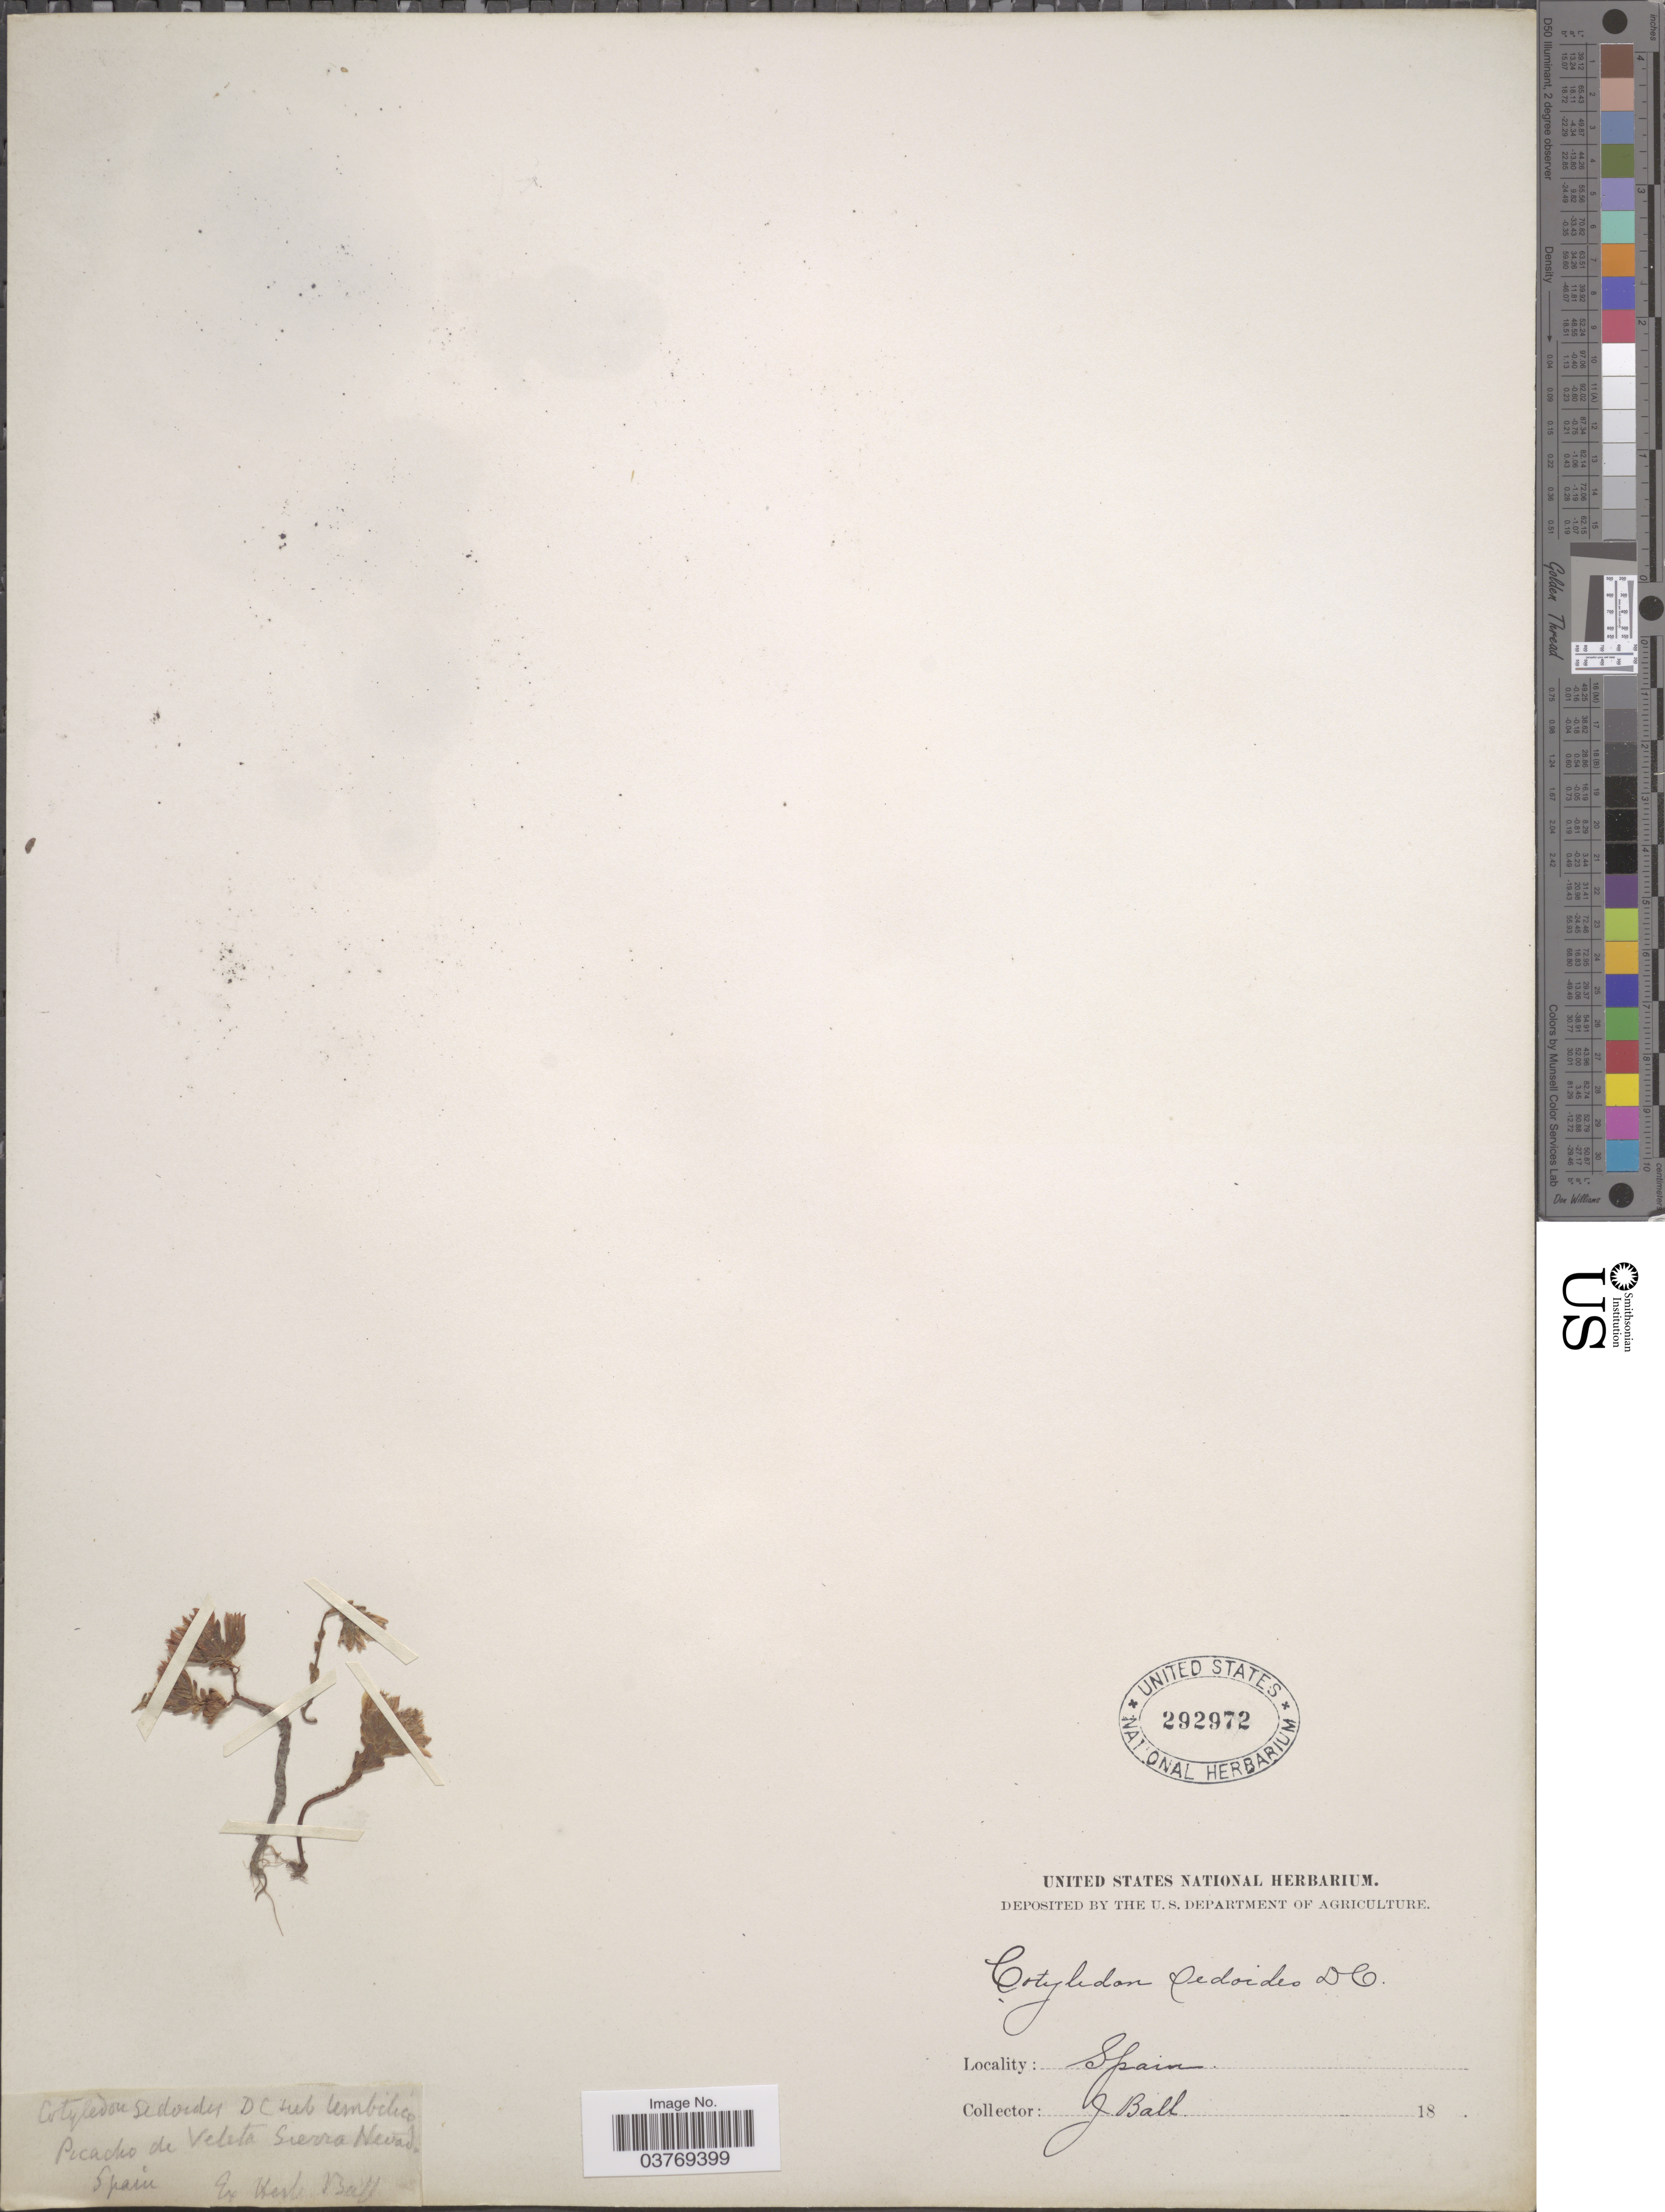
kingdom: Plantae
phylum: Tracheophyta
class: Magnoliopsida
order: Saxifragales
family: Crassulaceae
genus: Cotyledon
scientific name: Cotyledon sedoides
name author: DC.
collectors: J. Ball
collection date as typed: Transcribed d/m/y: //18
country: Spain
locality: Picacho de Veleta Sierra Nevada.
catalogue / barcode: US 292972